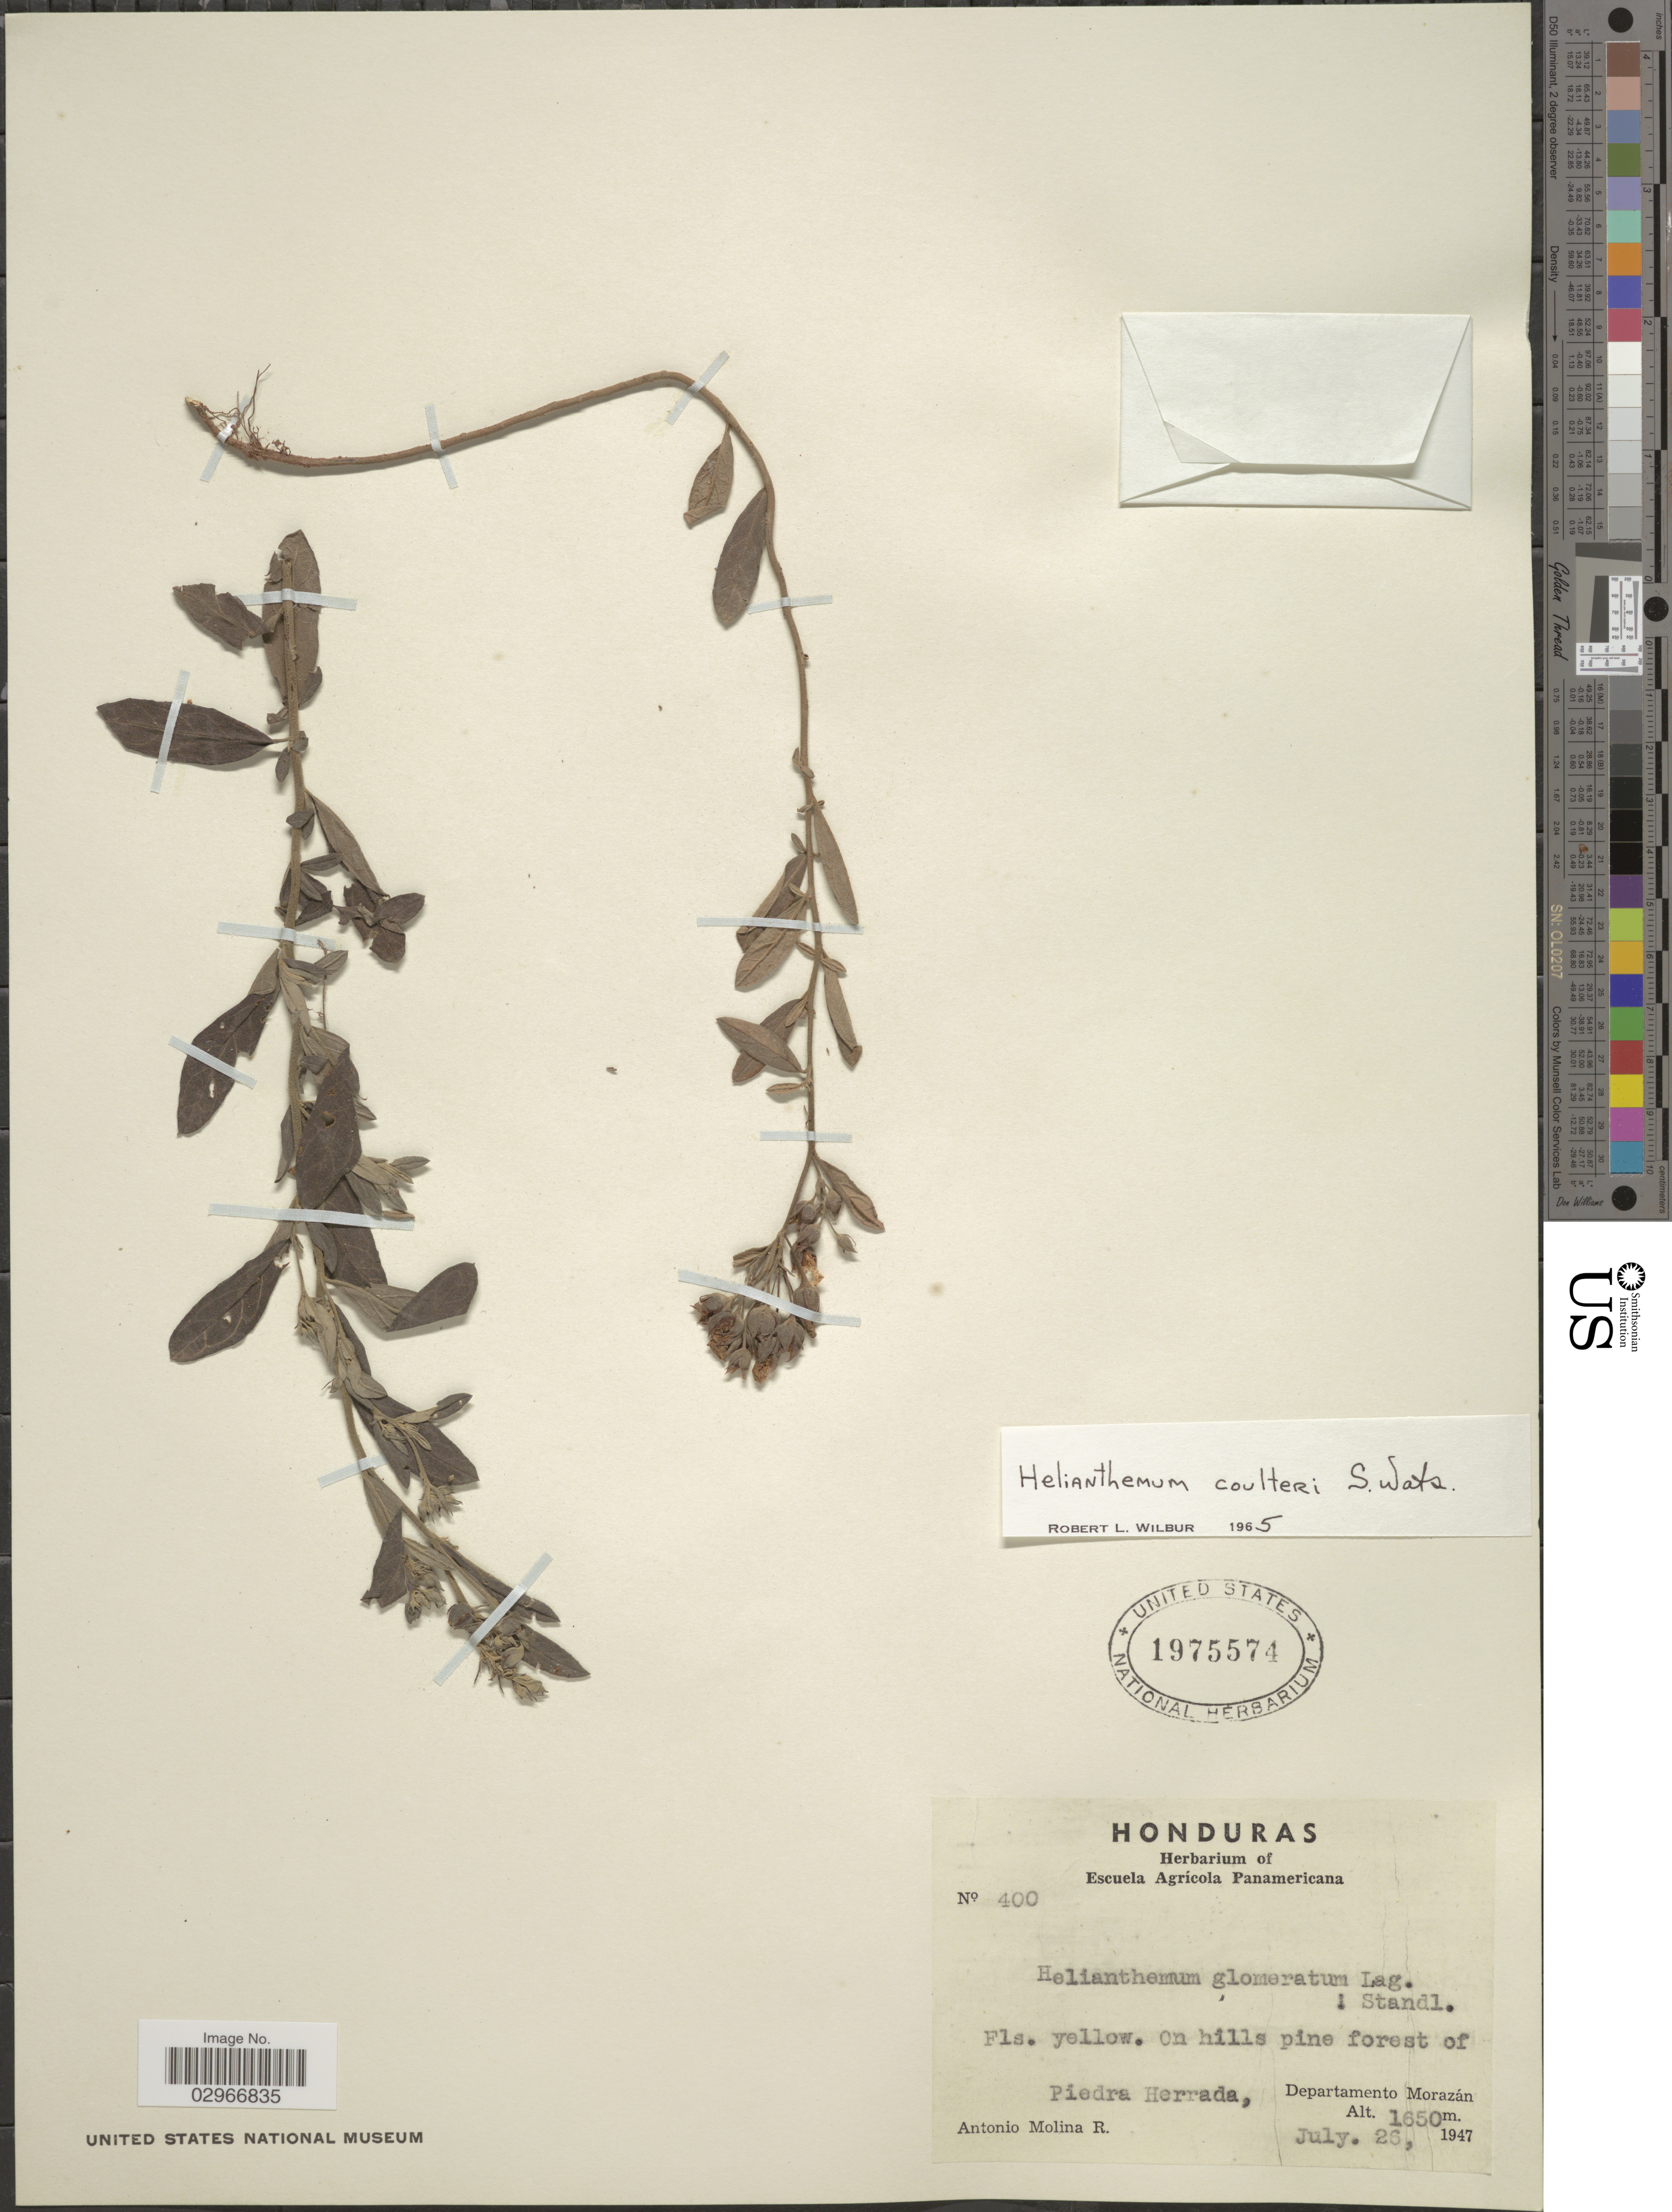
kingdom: Plantae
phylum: Tracheophyta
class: Magnoliopsida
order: Malvales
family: Cistaceae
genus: Helianthemum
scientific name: Helianthemum coulteri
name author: S. Watson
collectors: A. Molina R.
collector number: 400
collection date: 1947-07-26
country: Honduras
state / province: Fco. Morazán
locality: Piedra Herrada, Departamento Morazán.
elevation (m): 1650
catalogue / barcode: US 1975574